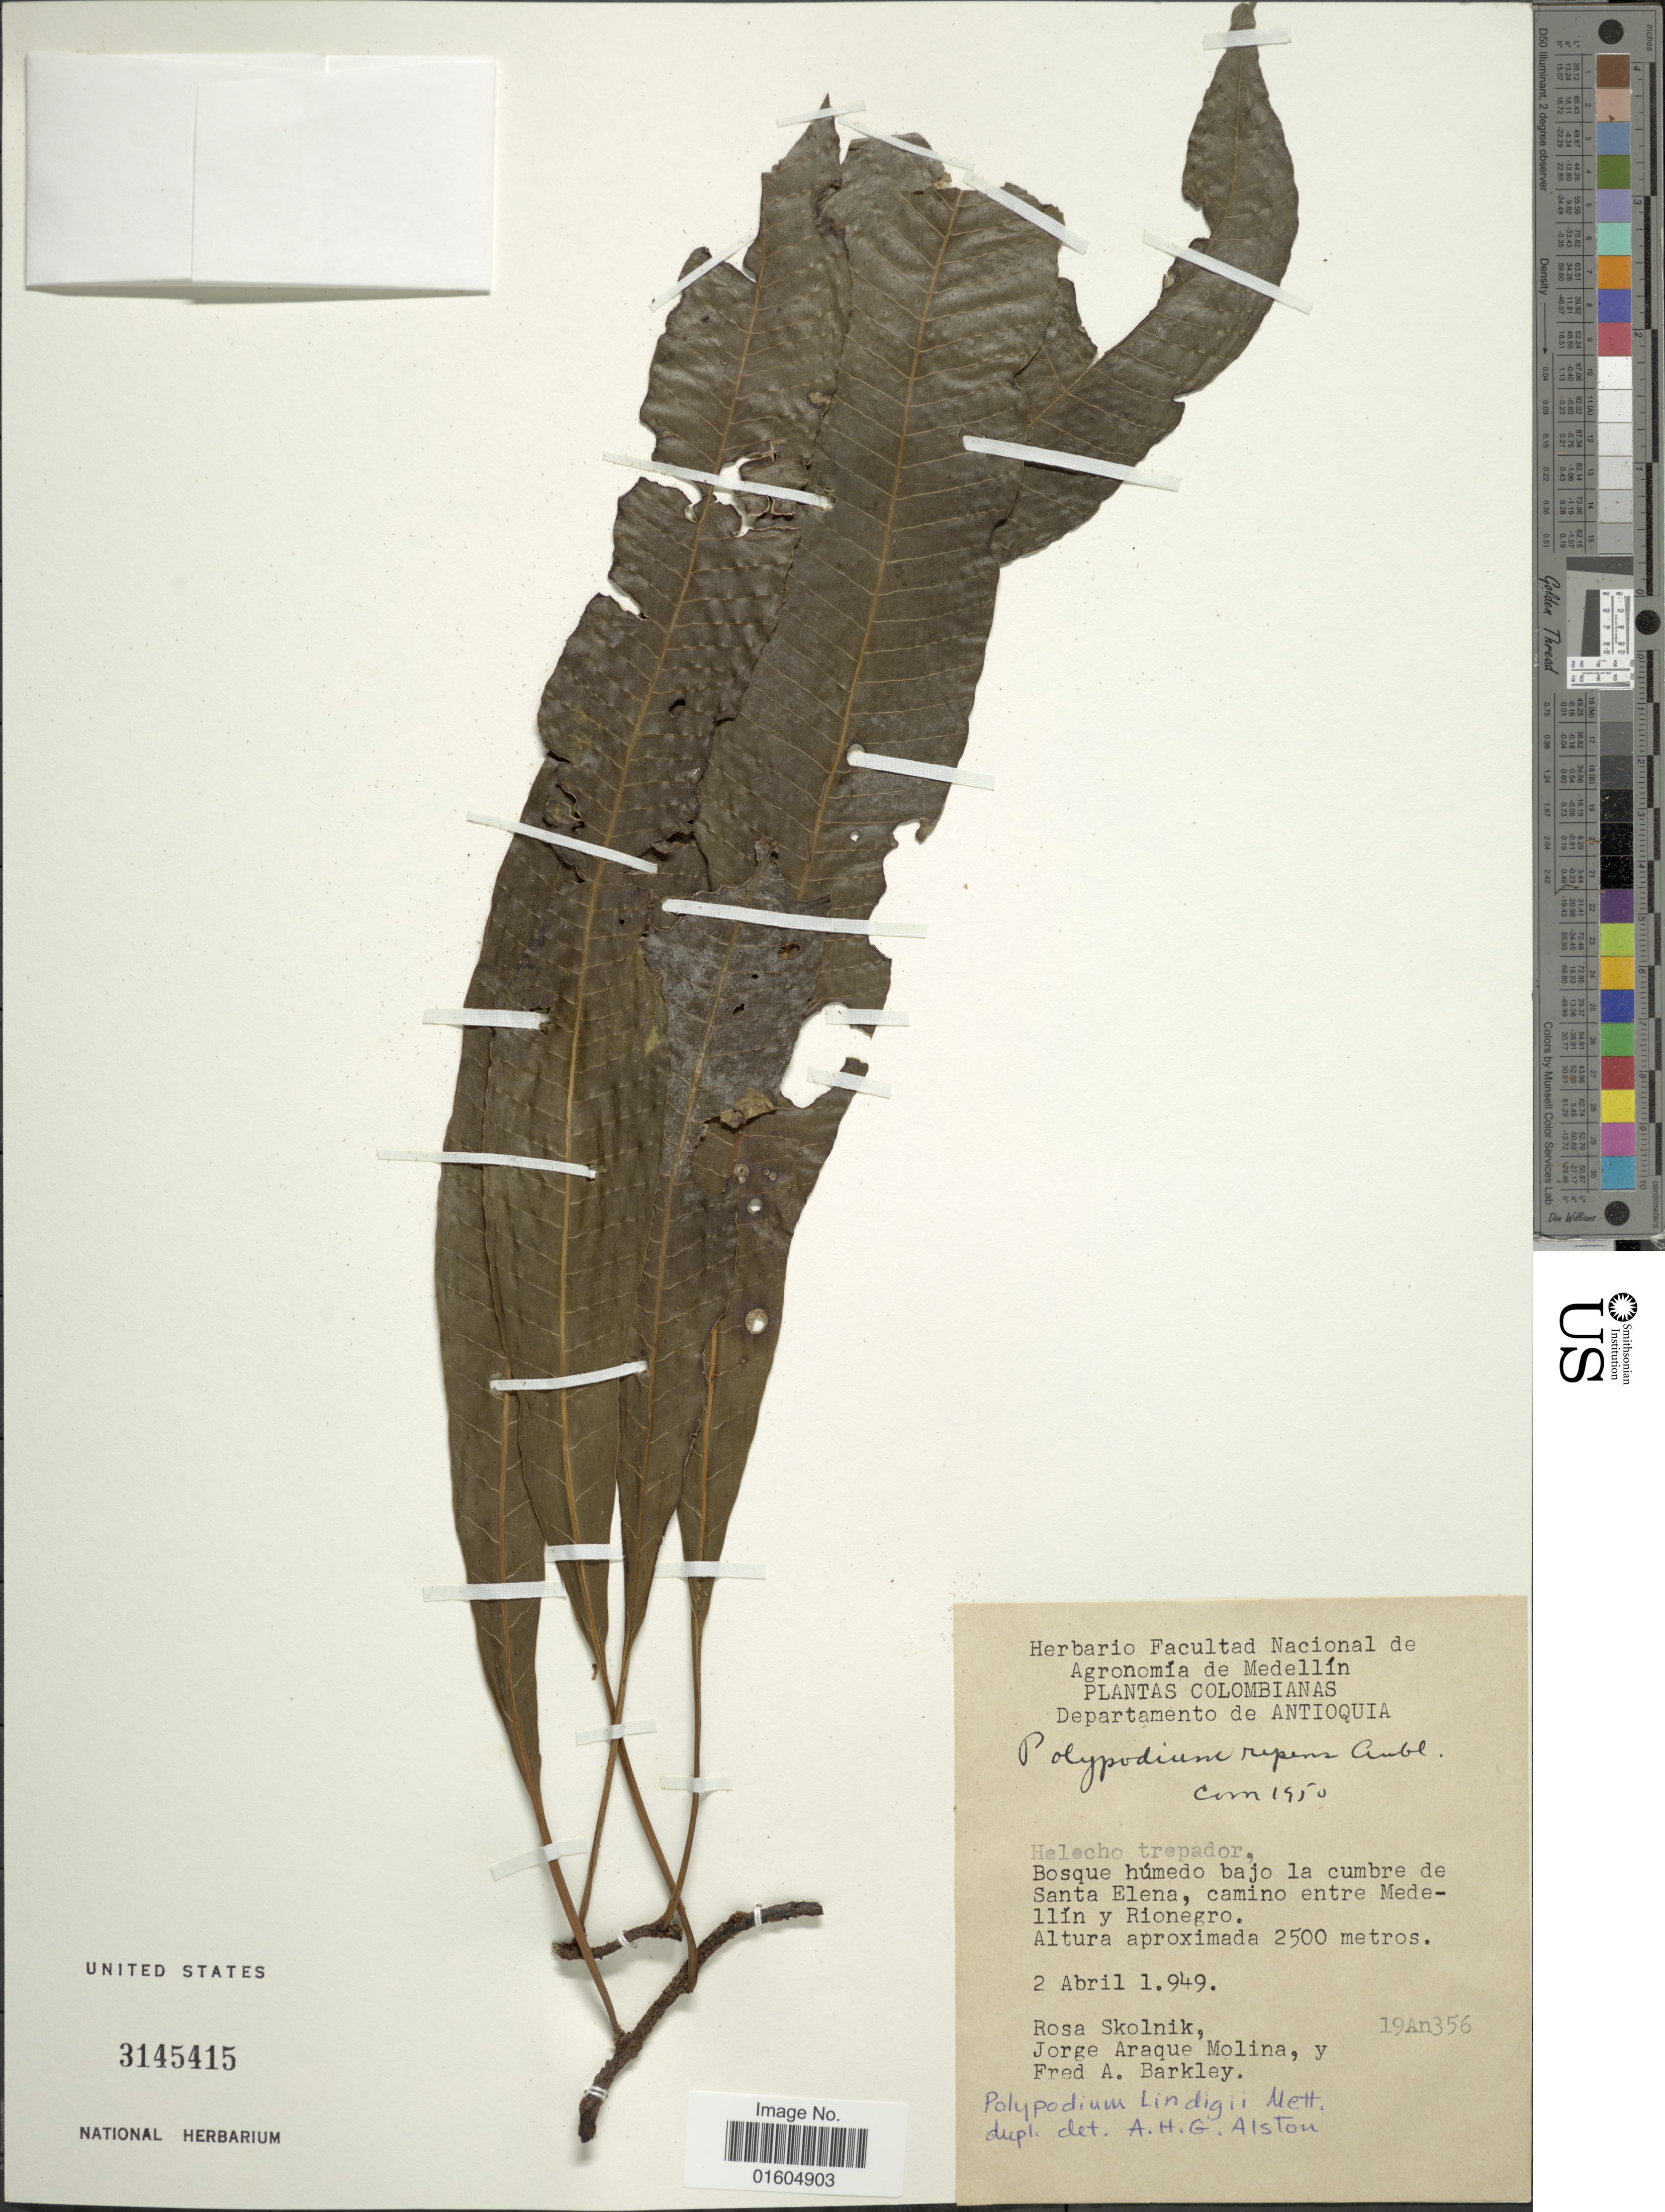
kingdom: Plantae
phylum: Tracheophyta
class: Polypodiopsida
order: Polypodiales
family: Polypodiaceae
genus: Campyloneurum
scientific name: Campyloneurum repens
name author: (Aubl.) C. Presl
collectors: R. Skolnik, J. Araque Molina & F. A. Barkley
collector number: Com 1950?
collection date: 1949-04-02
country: Colombia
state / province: Antioquia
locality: Colombianas. Departamento de Antioquia, Helecho trepador. Bosque humedo bajo la cumbre de Santa Elena, camino entre Medellin y Rionegro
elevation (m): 2500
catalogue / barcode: US 3145415